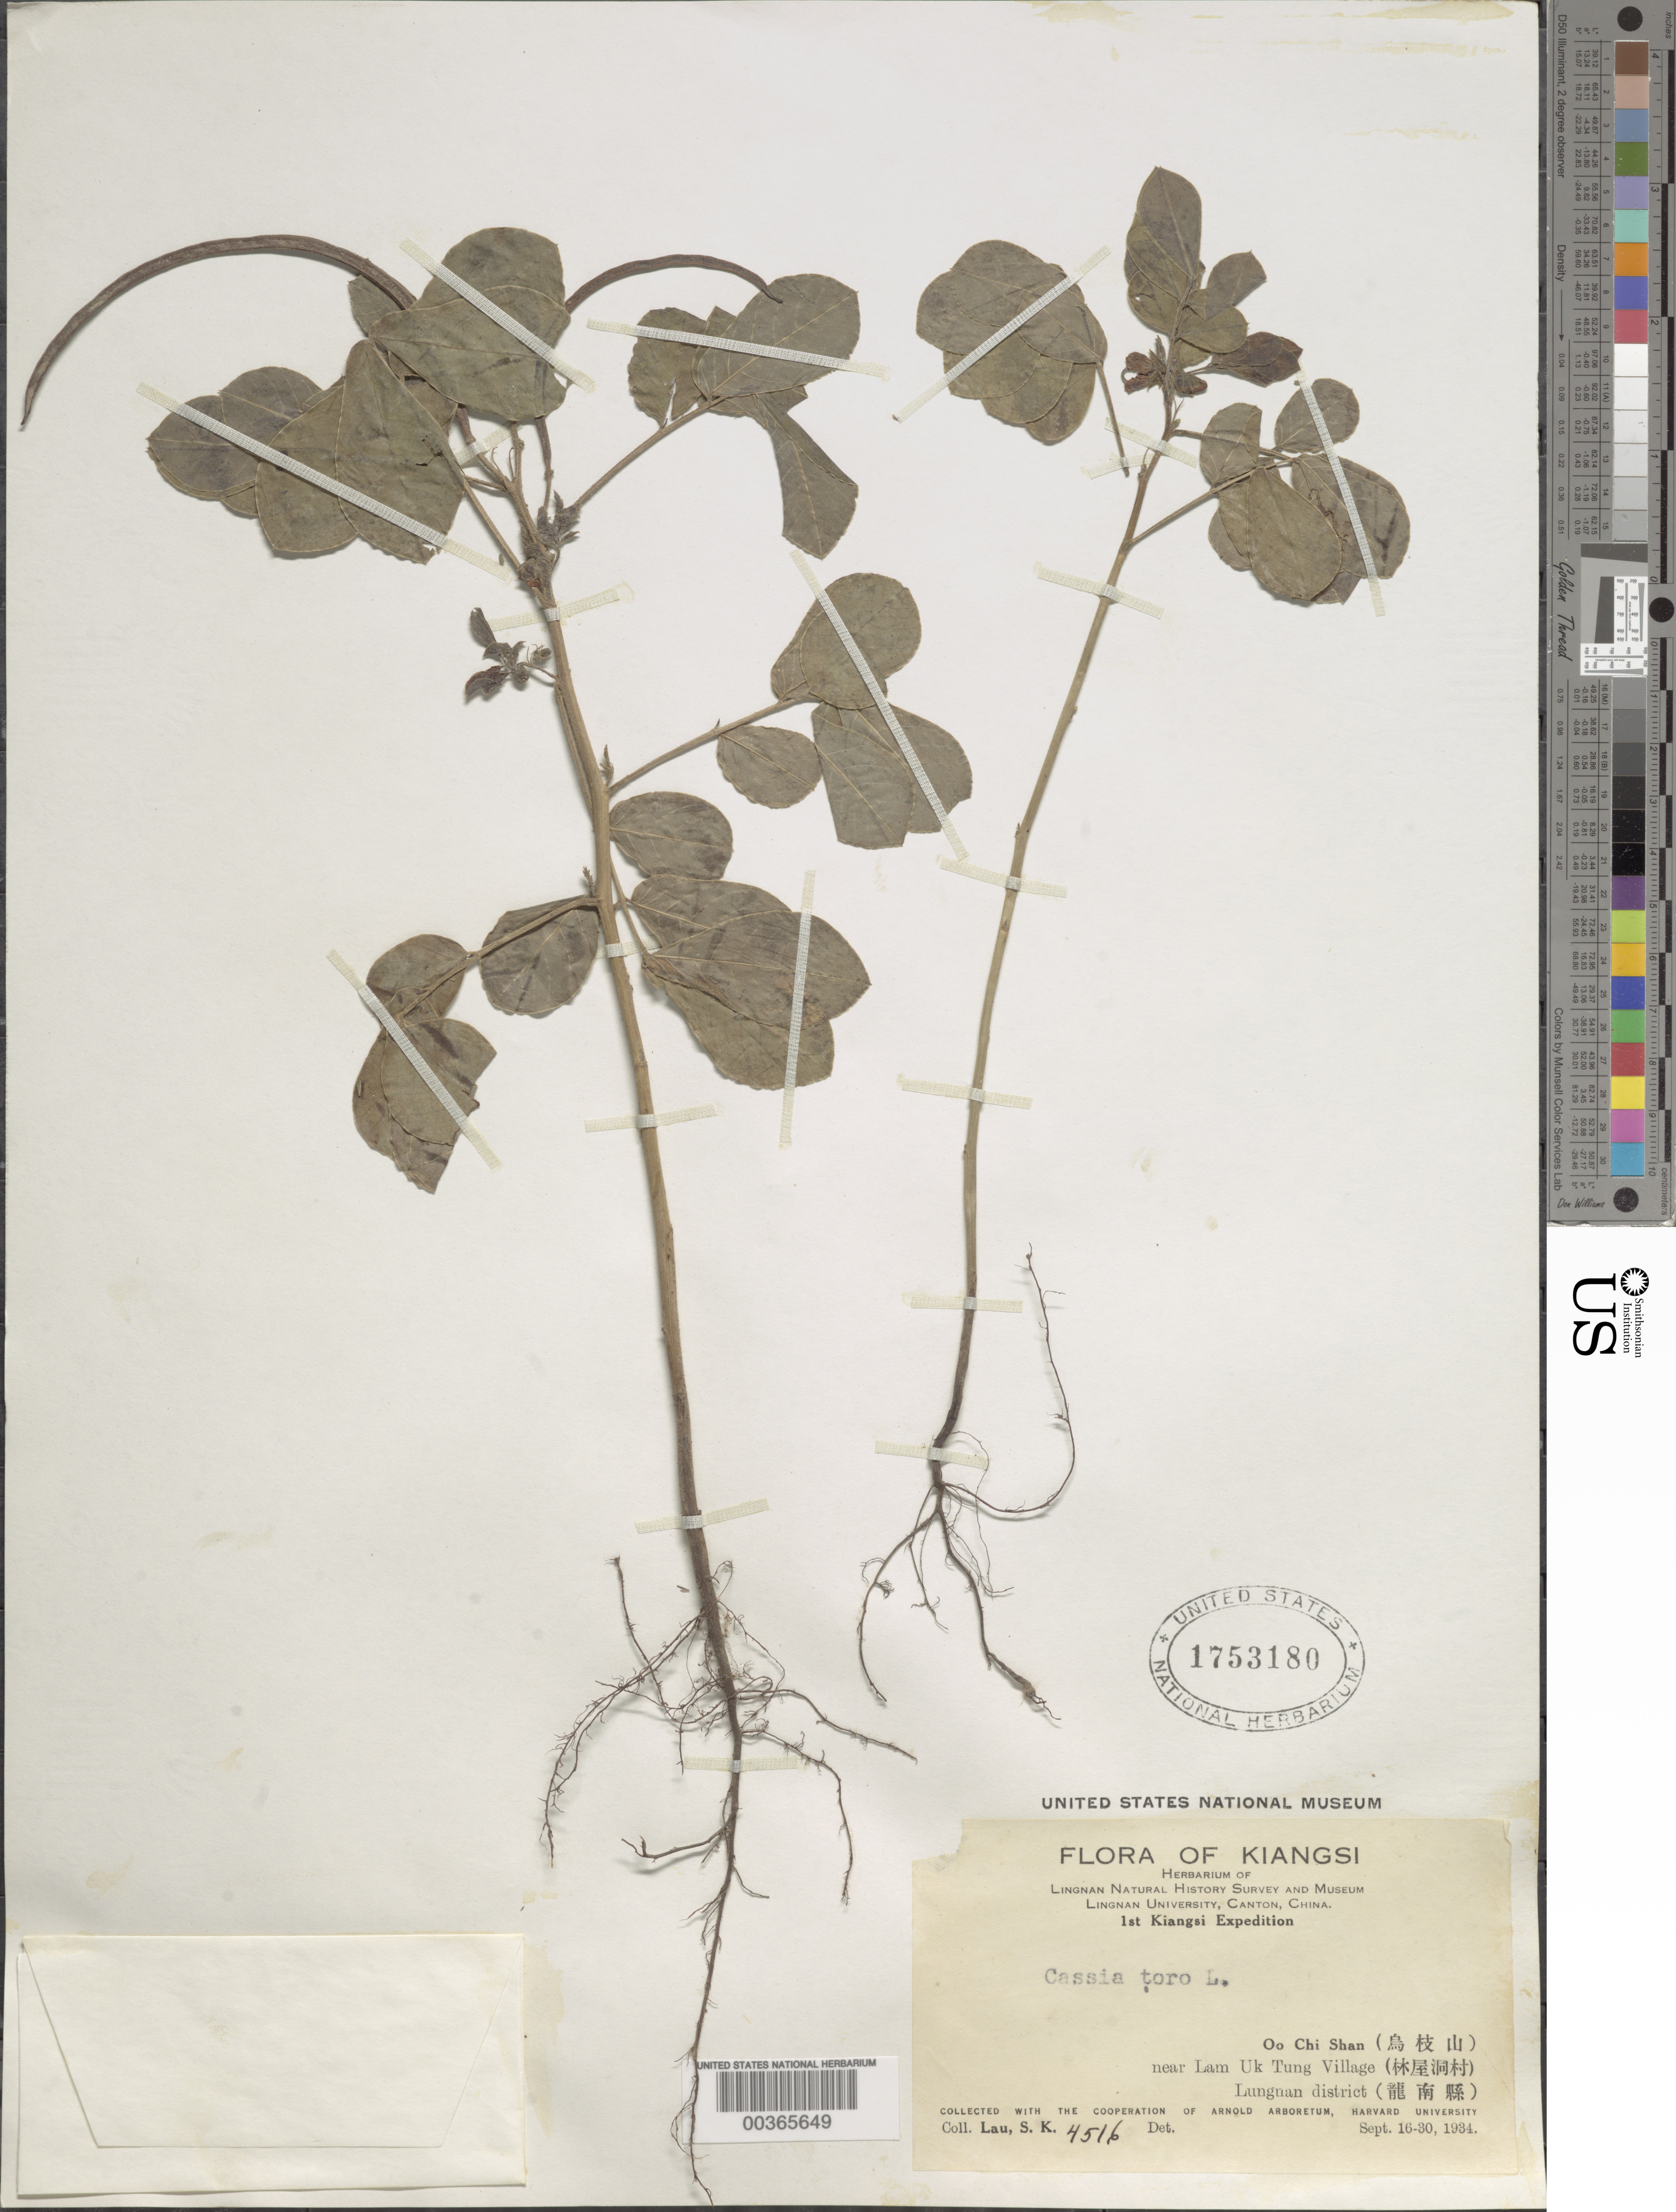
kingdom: Plantae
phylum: Tracheophyta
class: Magnoliopsida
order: Fabales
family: Fabaceae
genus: Senna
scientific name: Senna obtusifolia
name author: (L.) H.S. Irwin & Barneby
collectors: S. K. Lau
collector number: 4516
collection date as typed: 16 Sep 1934 to 30 Sep 1934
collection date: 1934-09-16/1934-09-30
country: China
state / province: Jiangxi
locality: Lungnan dist., oo chi shan near lam uk tung village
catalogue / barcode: US 1753180